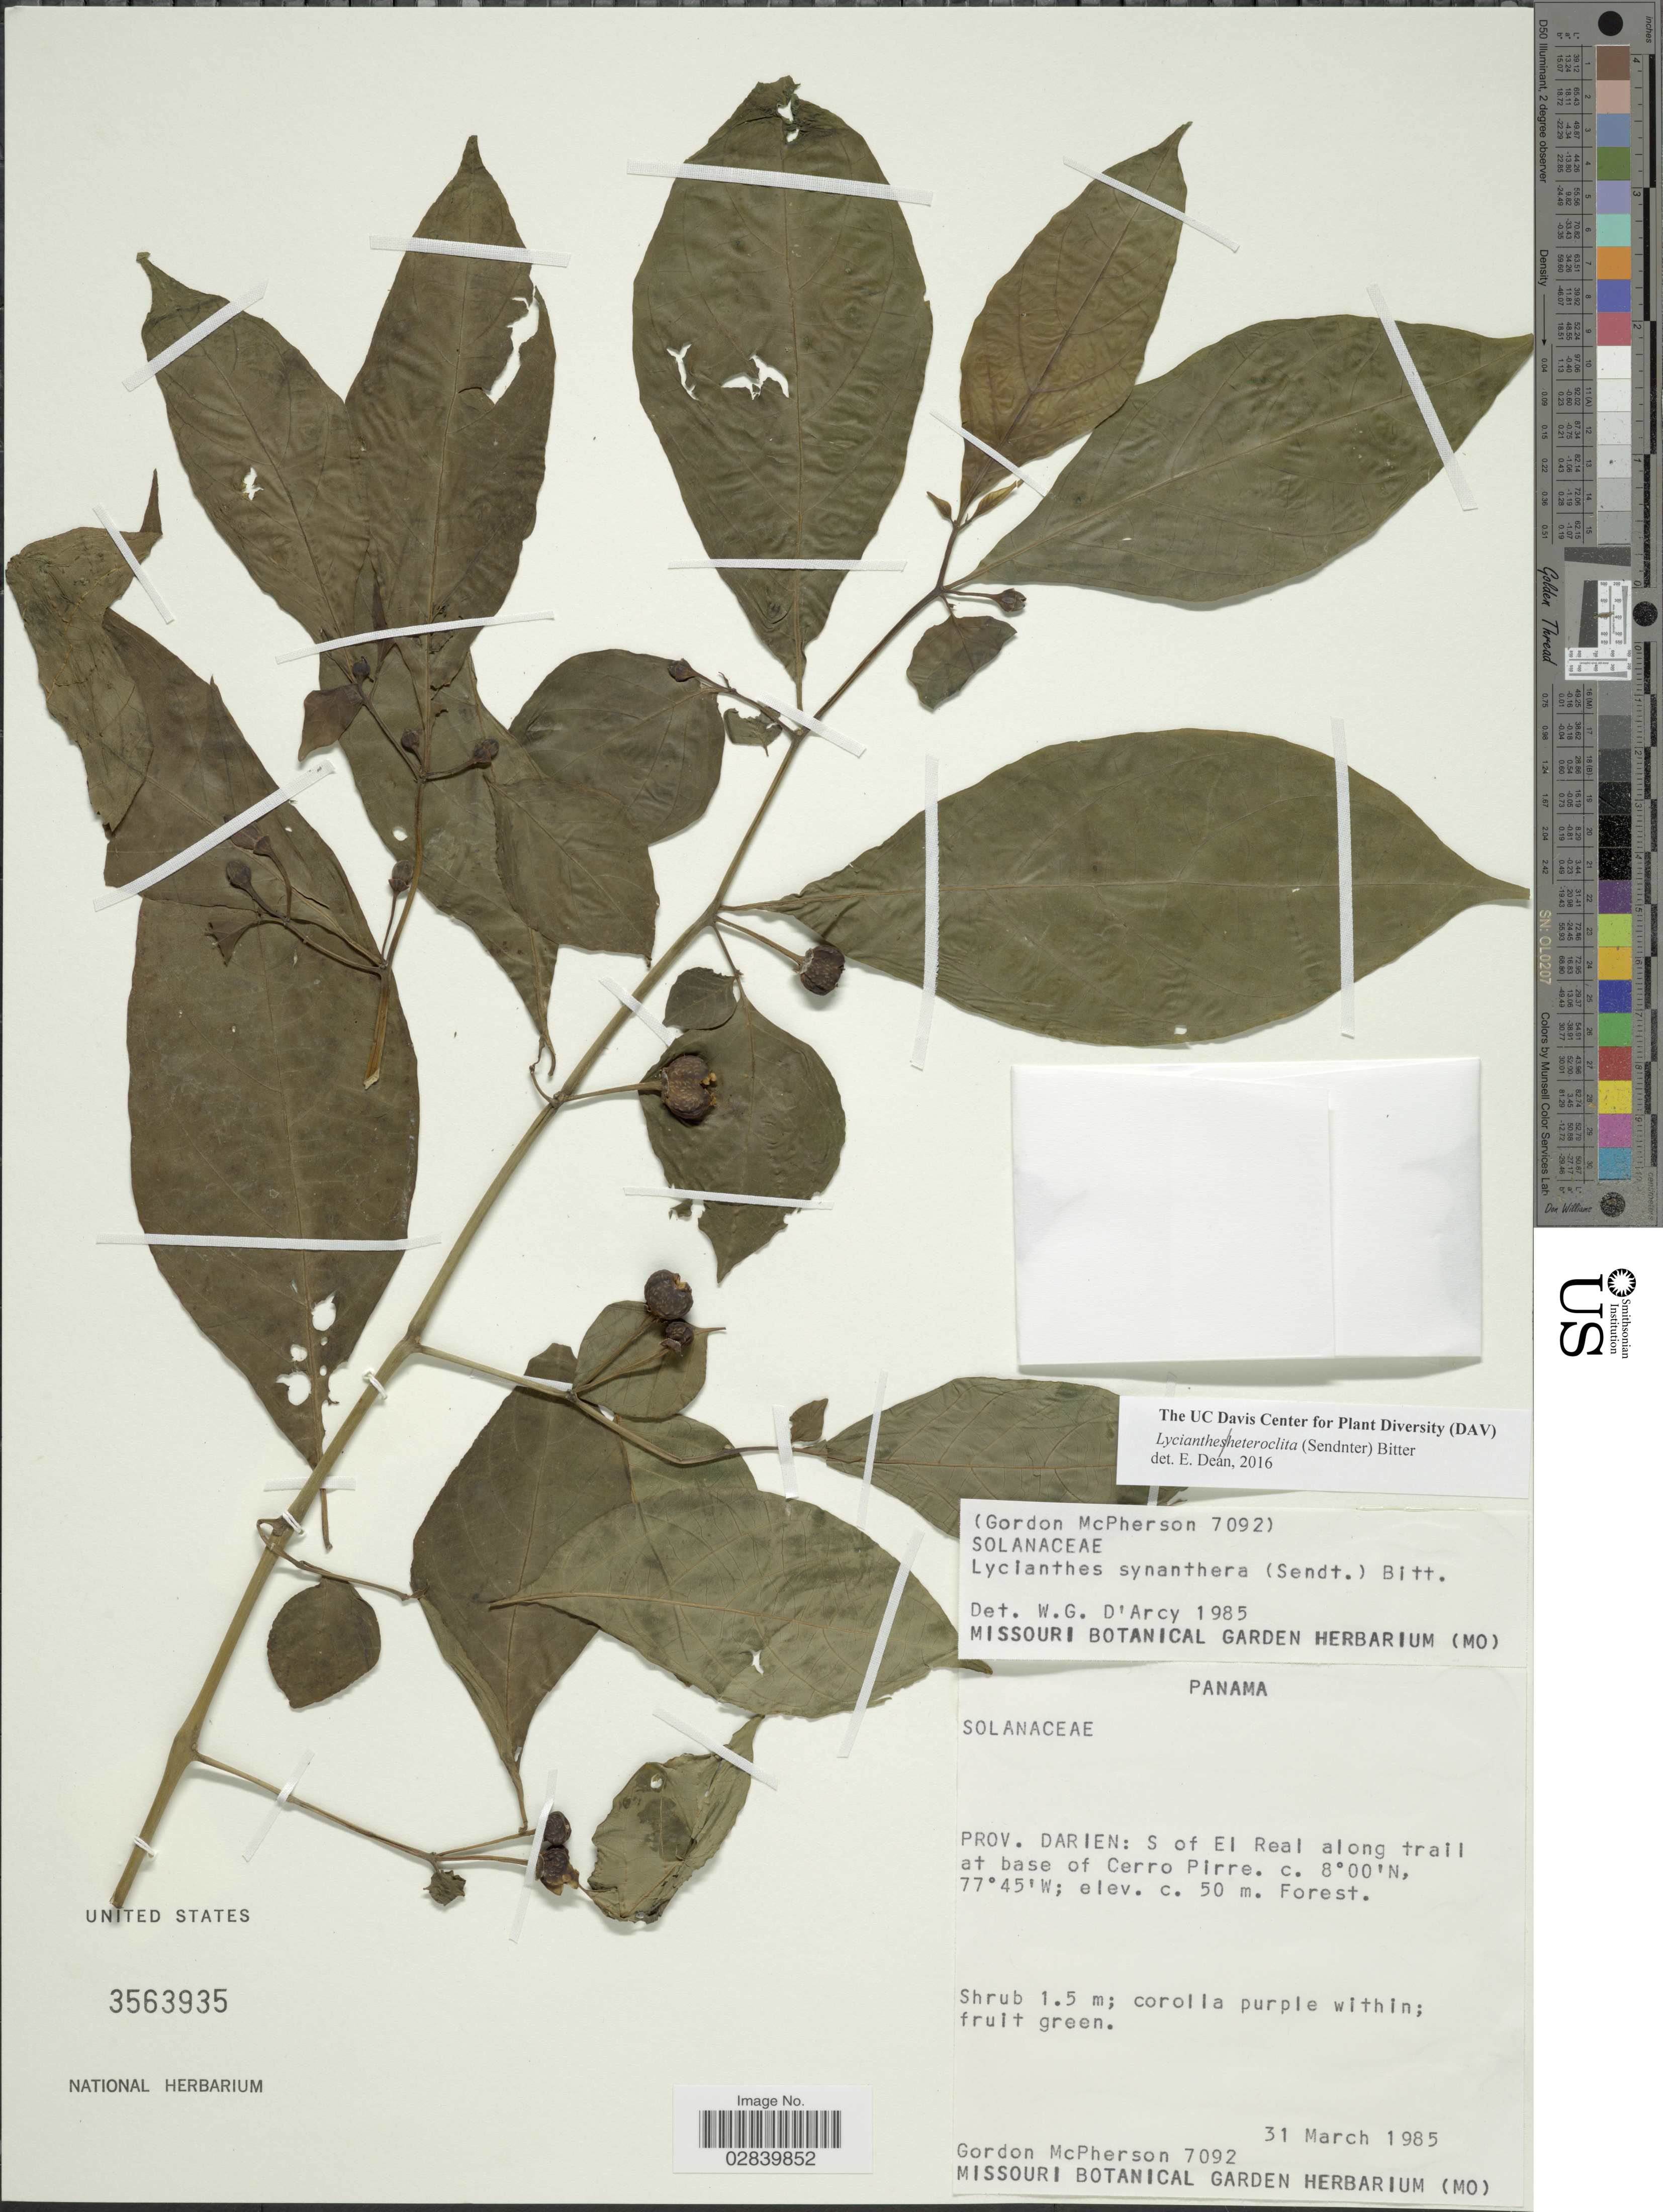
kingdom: Plantae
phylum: Tracheophyta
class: Magnoliopsida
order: Solanales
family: Solanaceae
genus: Lycianthes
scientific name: Lycianthes heteroclita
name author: (Sendtn.) Bitter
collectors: G. D. McPherson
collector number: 7092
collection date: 1985-03-31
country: Panama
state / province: Darién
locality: S of El Real along trail at base of Cerro Pirre.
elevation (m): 50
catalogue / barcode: US 3563935